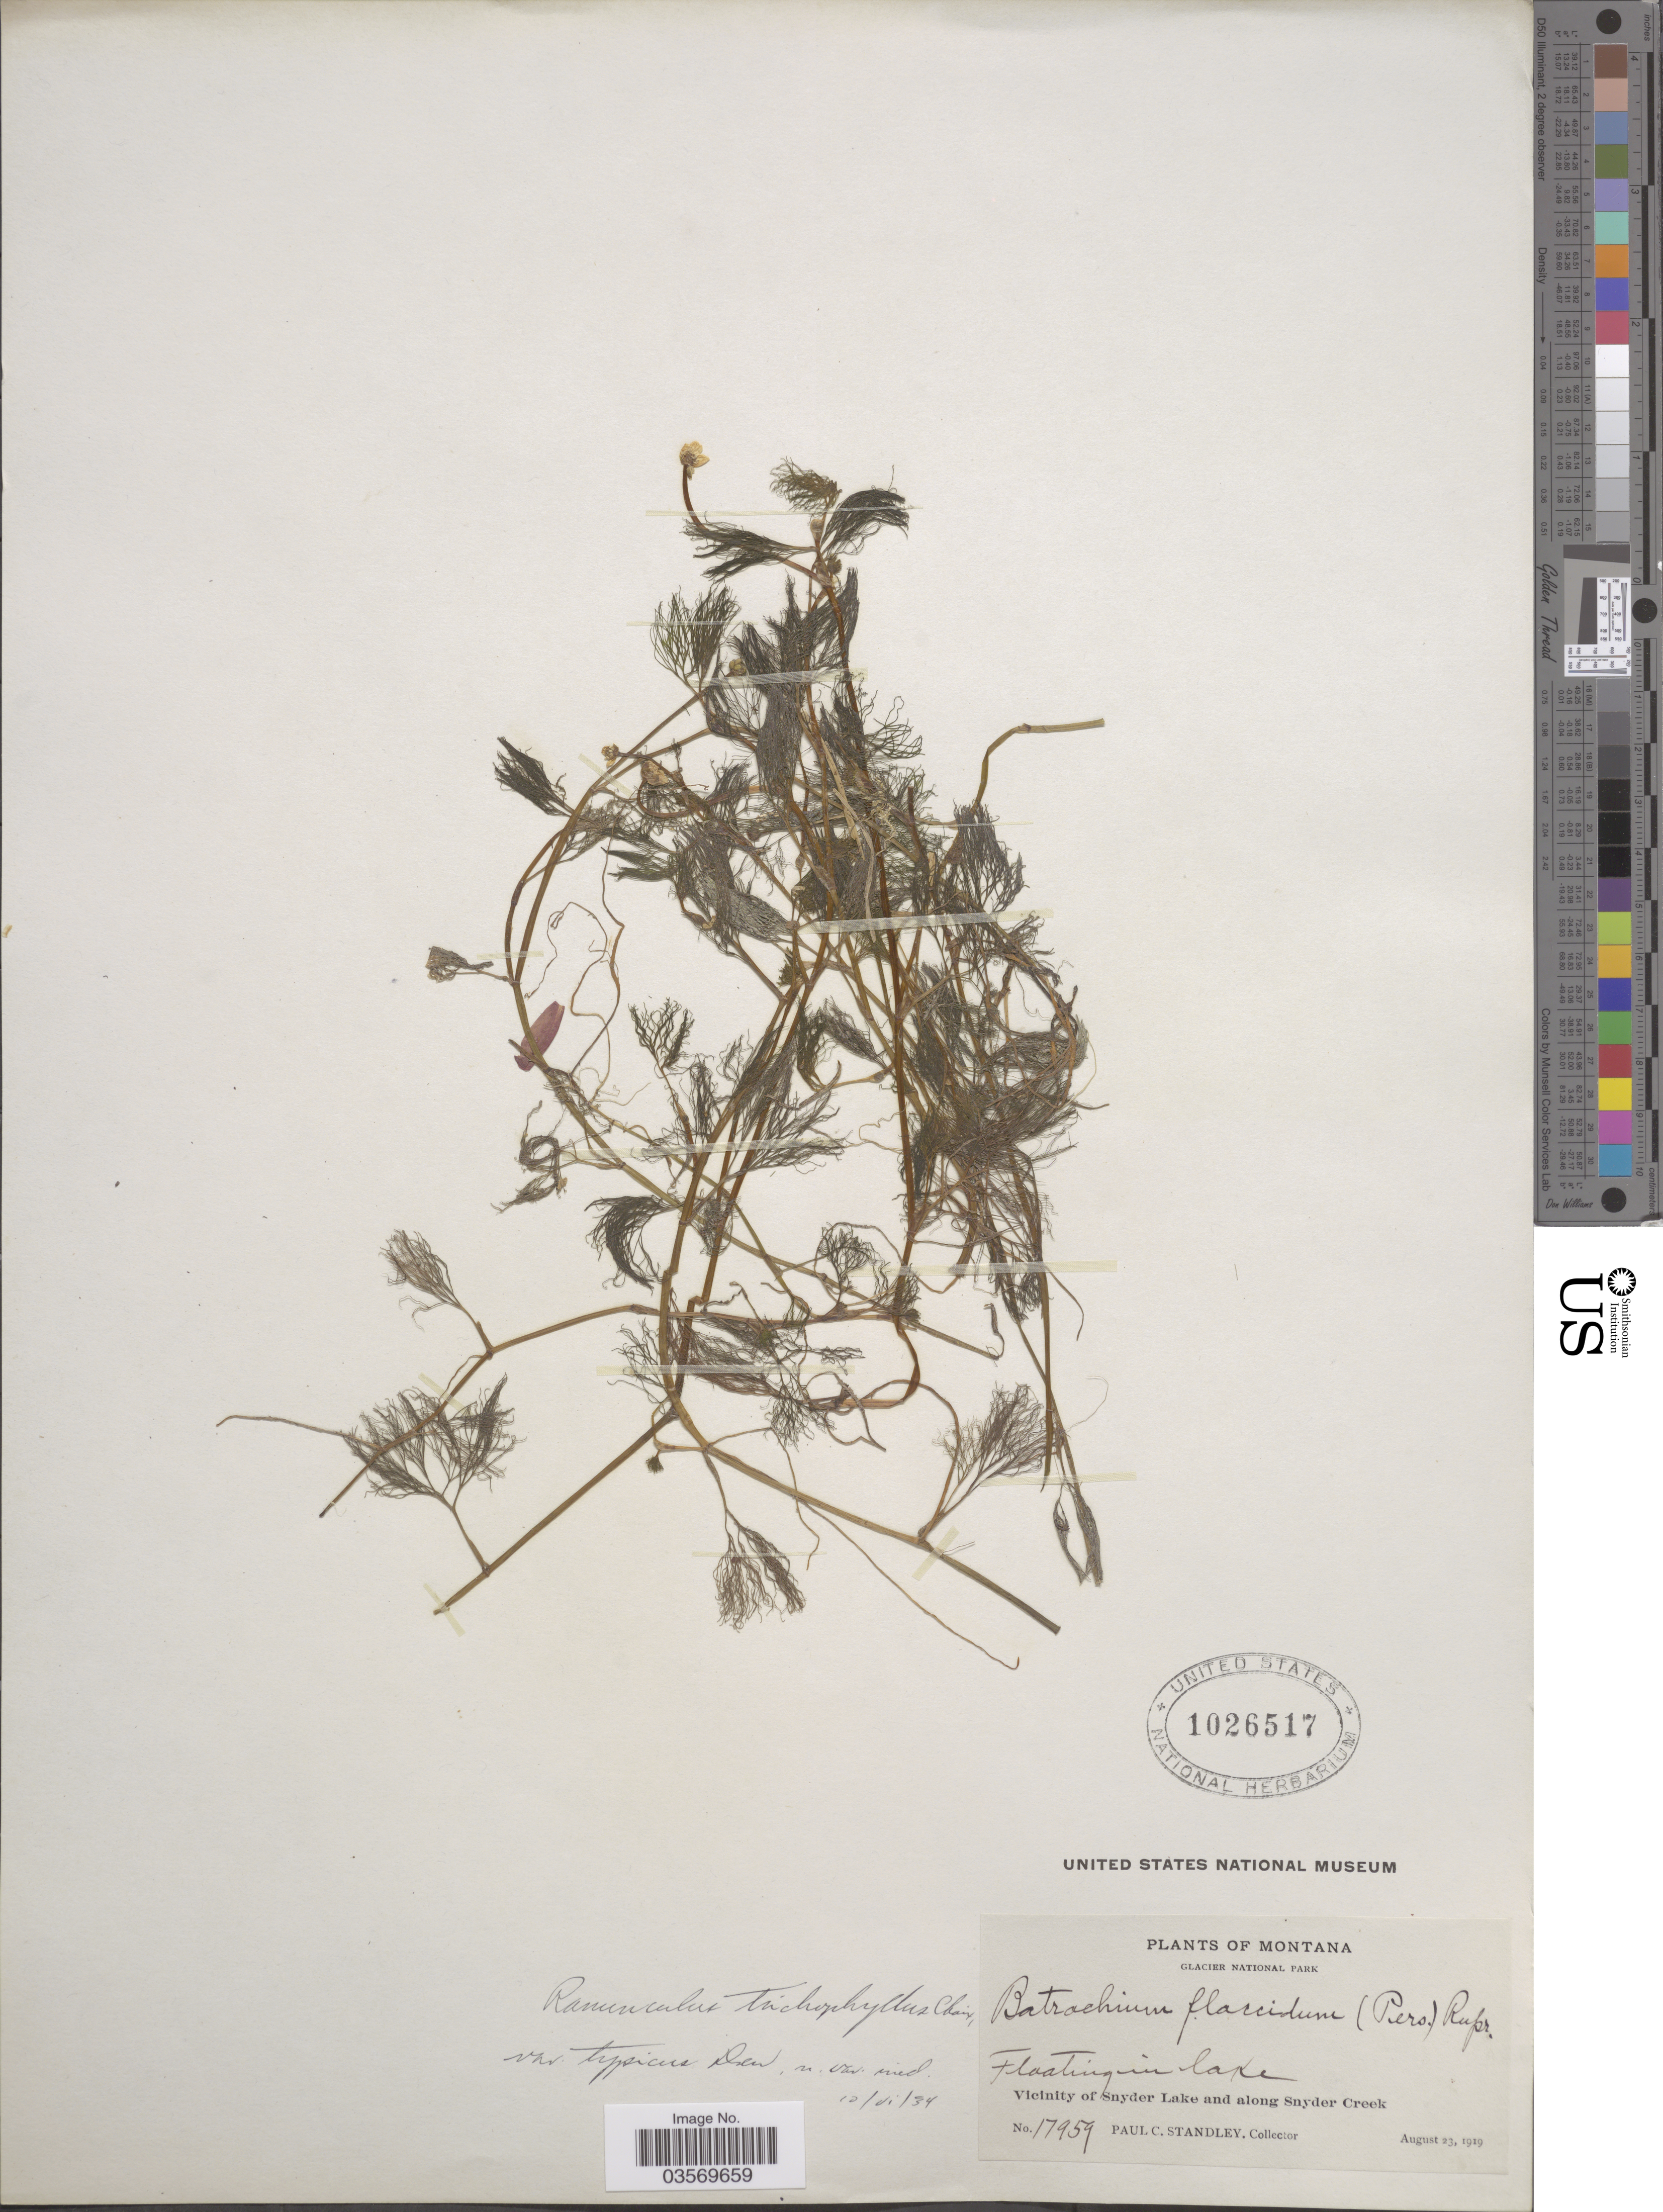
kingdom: Plantae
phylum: Tracheophyta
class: Magnoliopsida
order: Ranunculales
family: Ranunculaceae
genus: Ranunculus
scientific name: Ranunculus trichophyllus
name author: Chaix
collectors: P. C. Standley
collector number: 17959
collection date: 1919-08-23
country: United States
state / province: Montana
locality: Glacier National Park. Vicinity of Snyder Lake and along Snyder Creek.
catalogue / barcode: US 1026517